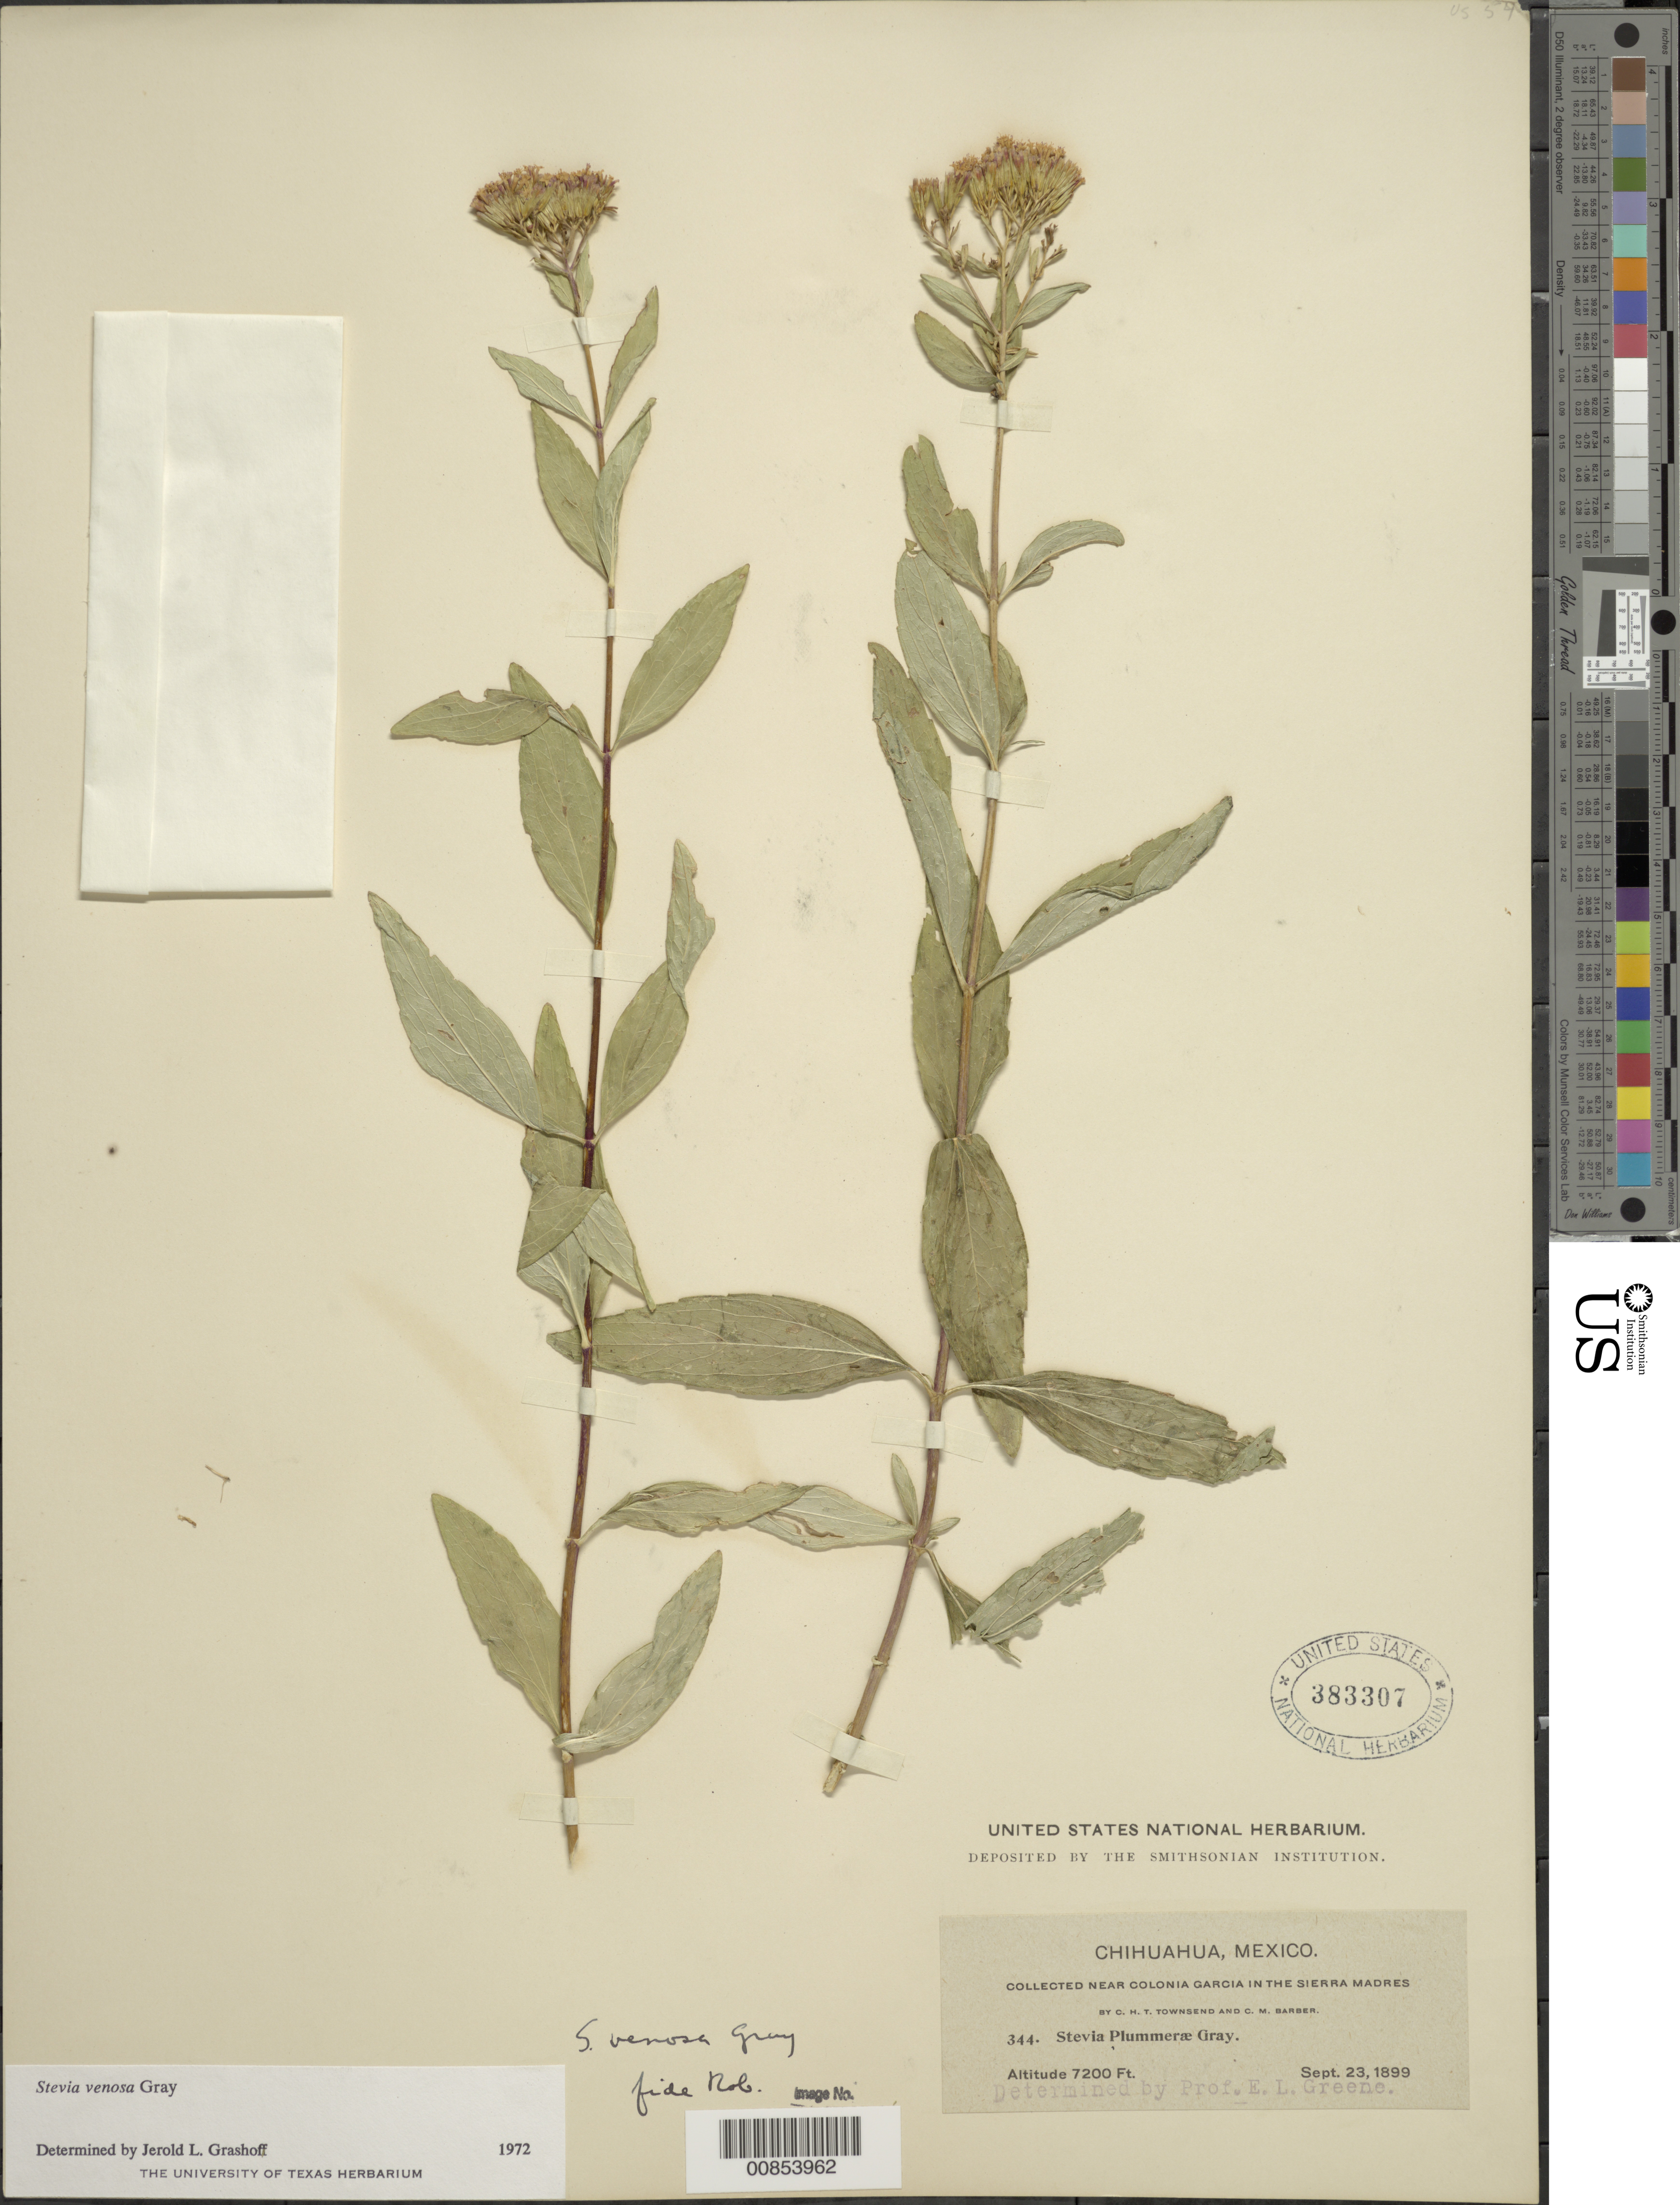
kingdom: Plantae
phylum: Tracheophyta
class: Magnoliopsida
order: Asterales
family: Asteraceae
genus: Stevia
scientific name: Stevia venosa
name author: A. Gray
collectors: C. H. T. Townsend & C. Barber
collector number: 344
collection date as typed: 23 Sep 1899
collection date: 1899-09-23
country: Mexico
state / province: Chihuahua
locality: Near Colonia García in the Sierra Madre.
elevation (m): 2195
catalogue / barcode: US 383307